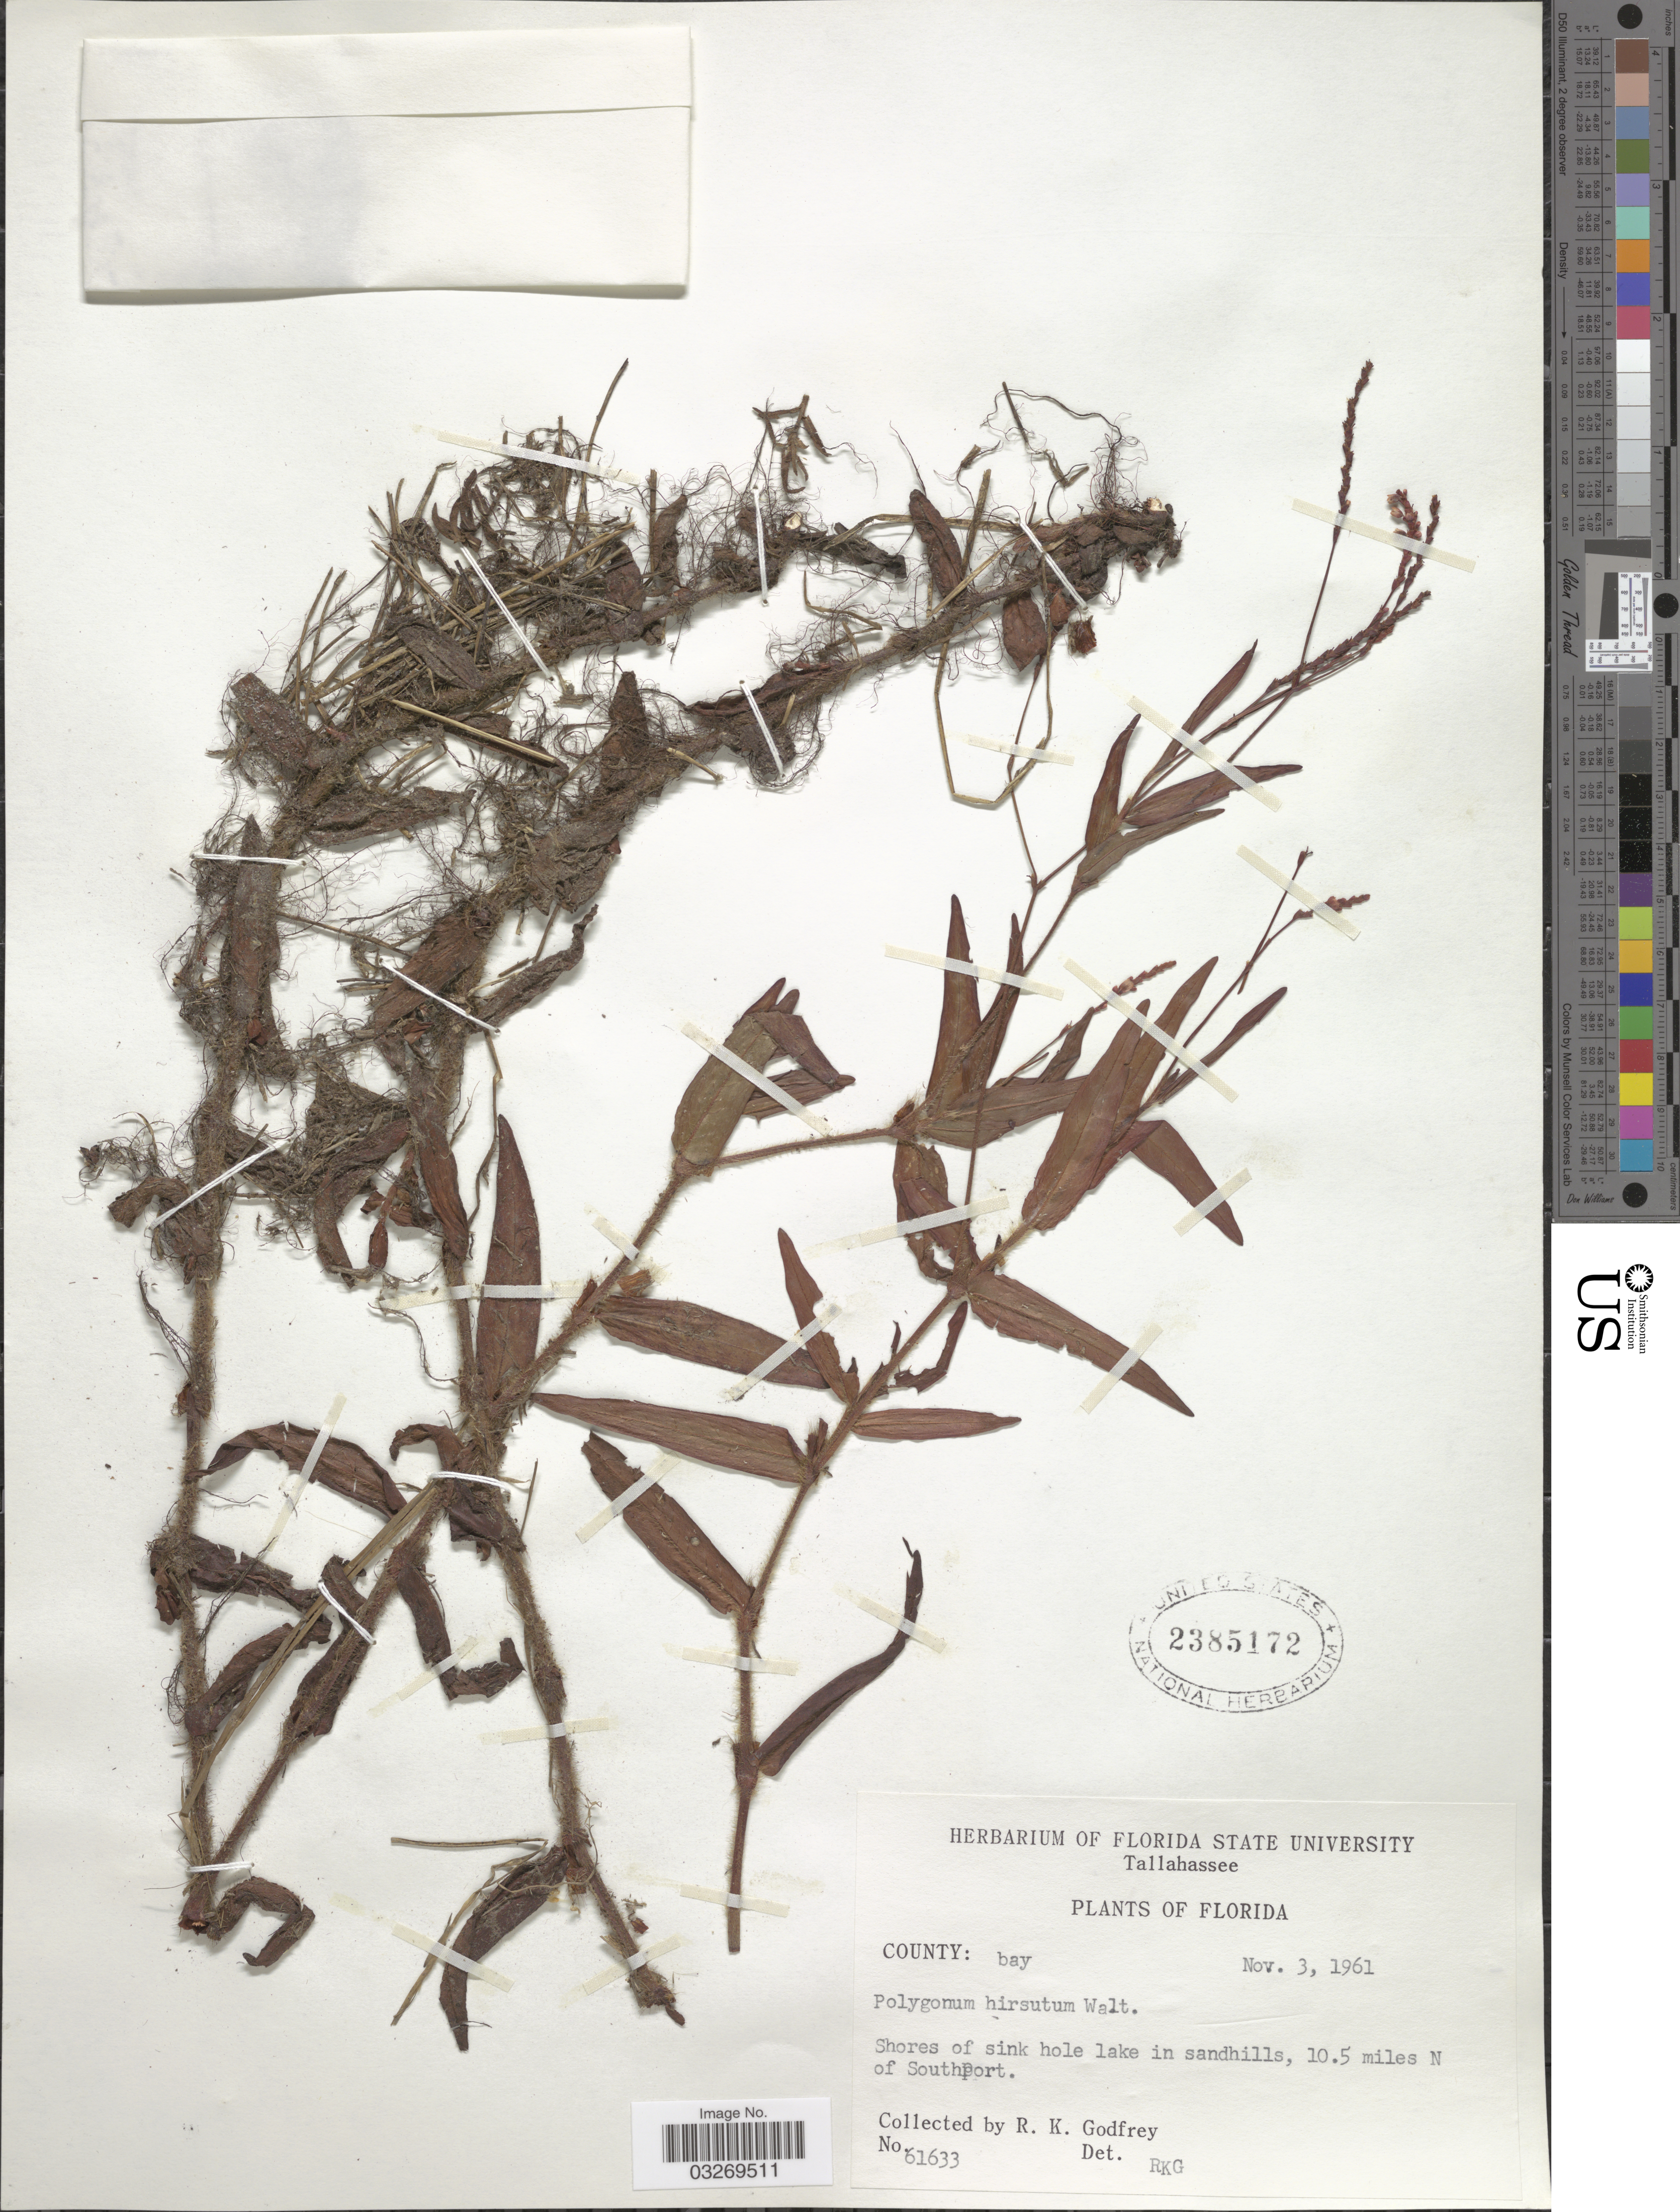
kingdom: Plantae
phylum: Tracheophyta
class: Magnoliopsida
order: Caryophyllales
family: Polygonaceae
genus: Persicaria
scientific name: Persicaria hirsuta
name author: (Walter) Small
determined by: Atha, D. E.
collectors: R. K. Godfrey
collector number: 61633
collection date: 1961-11-03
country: United States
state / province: Florida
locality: County: bay, Shores of sink hole lake in sandhills, 10.5 miles N of Southport.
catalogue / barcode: US 2385172